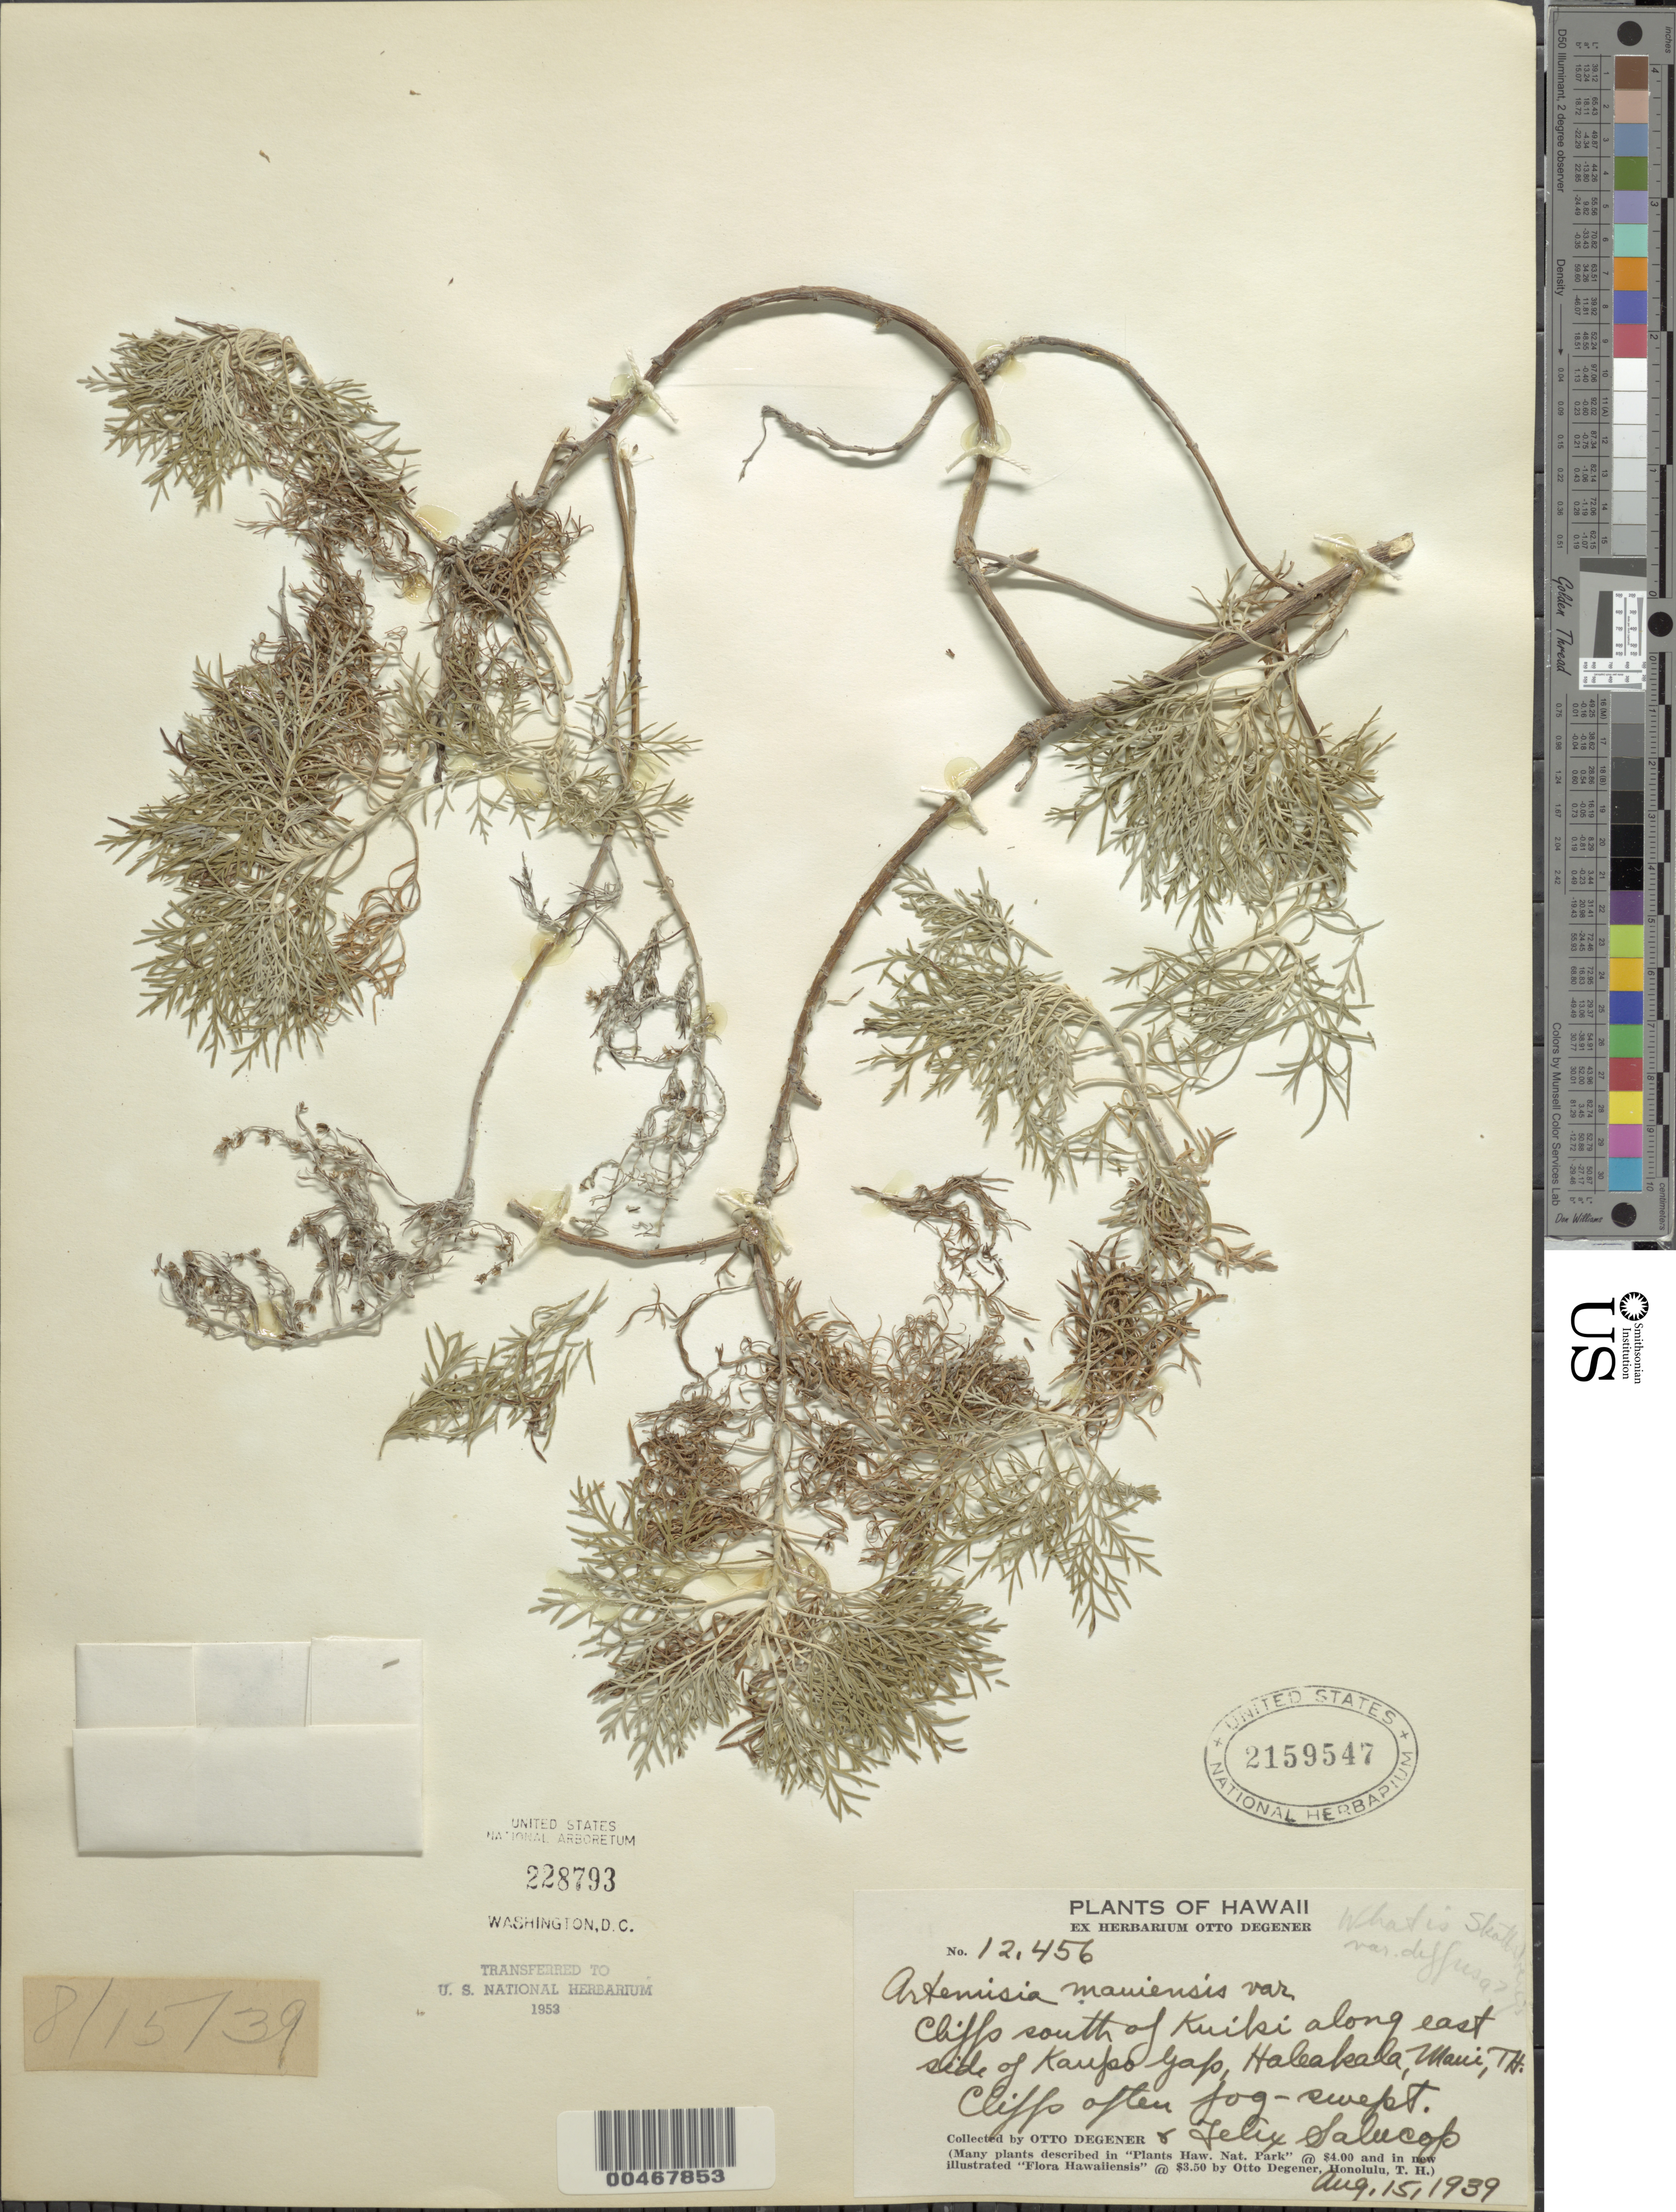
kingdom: Plantae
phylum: Tracheophyta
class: Magnoliopsida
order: Asterales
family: Asteraceae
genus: Artemisia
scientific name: Artemisia mauiensis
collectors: O. Degener & F. Salucop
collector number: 12456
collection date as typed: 15 Aug 1939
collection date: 1939-08-15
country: United States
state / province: Hawaii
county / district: Maui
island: Maui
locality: Cliffs S of Kuiki along E side of Kaupo Gap, Haleakala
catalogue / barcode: US 2159574